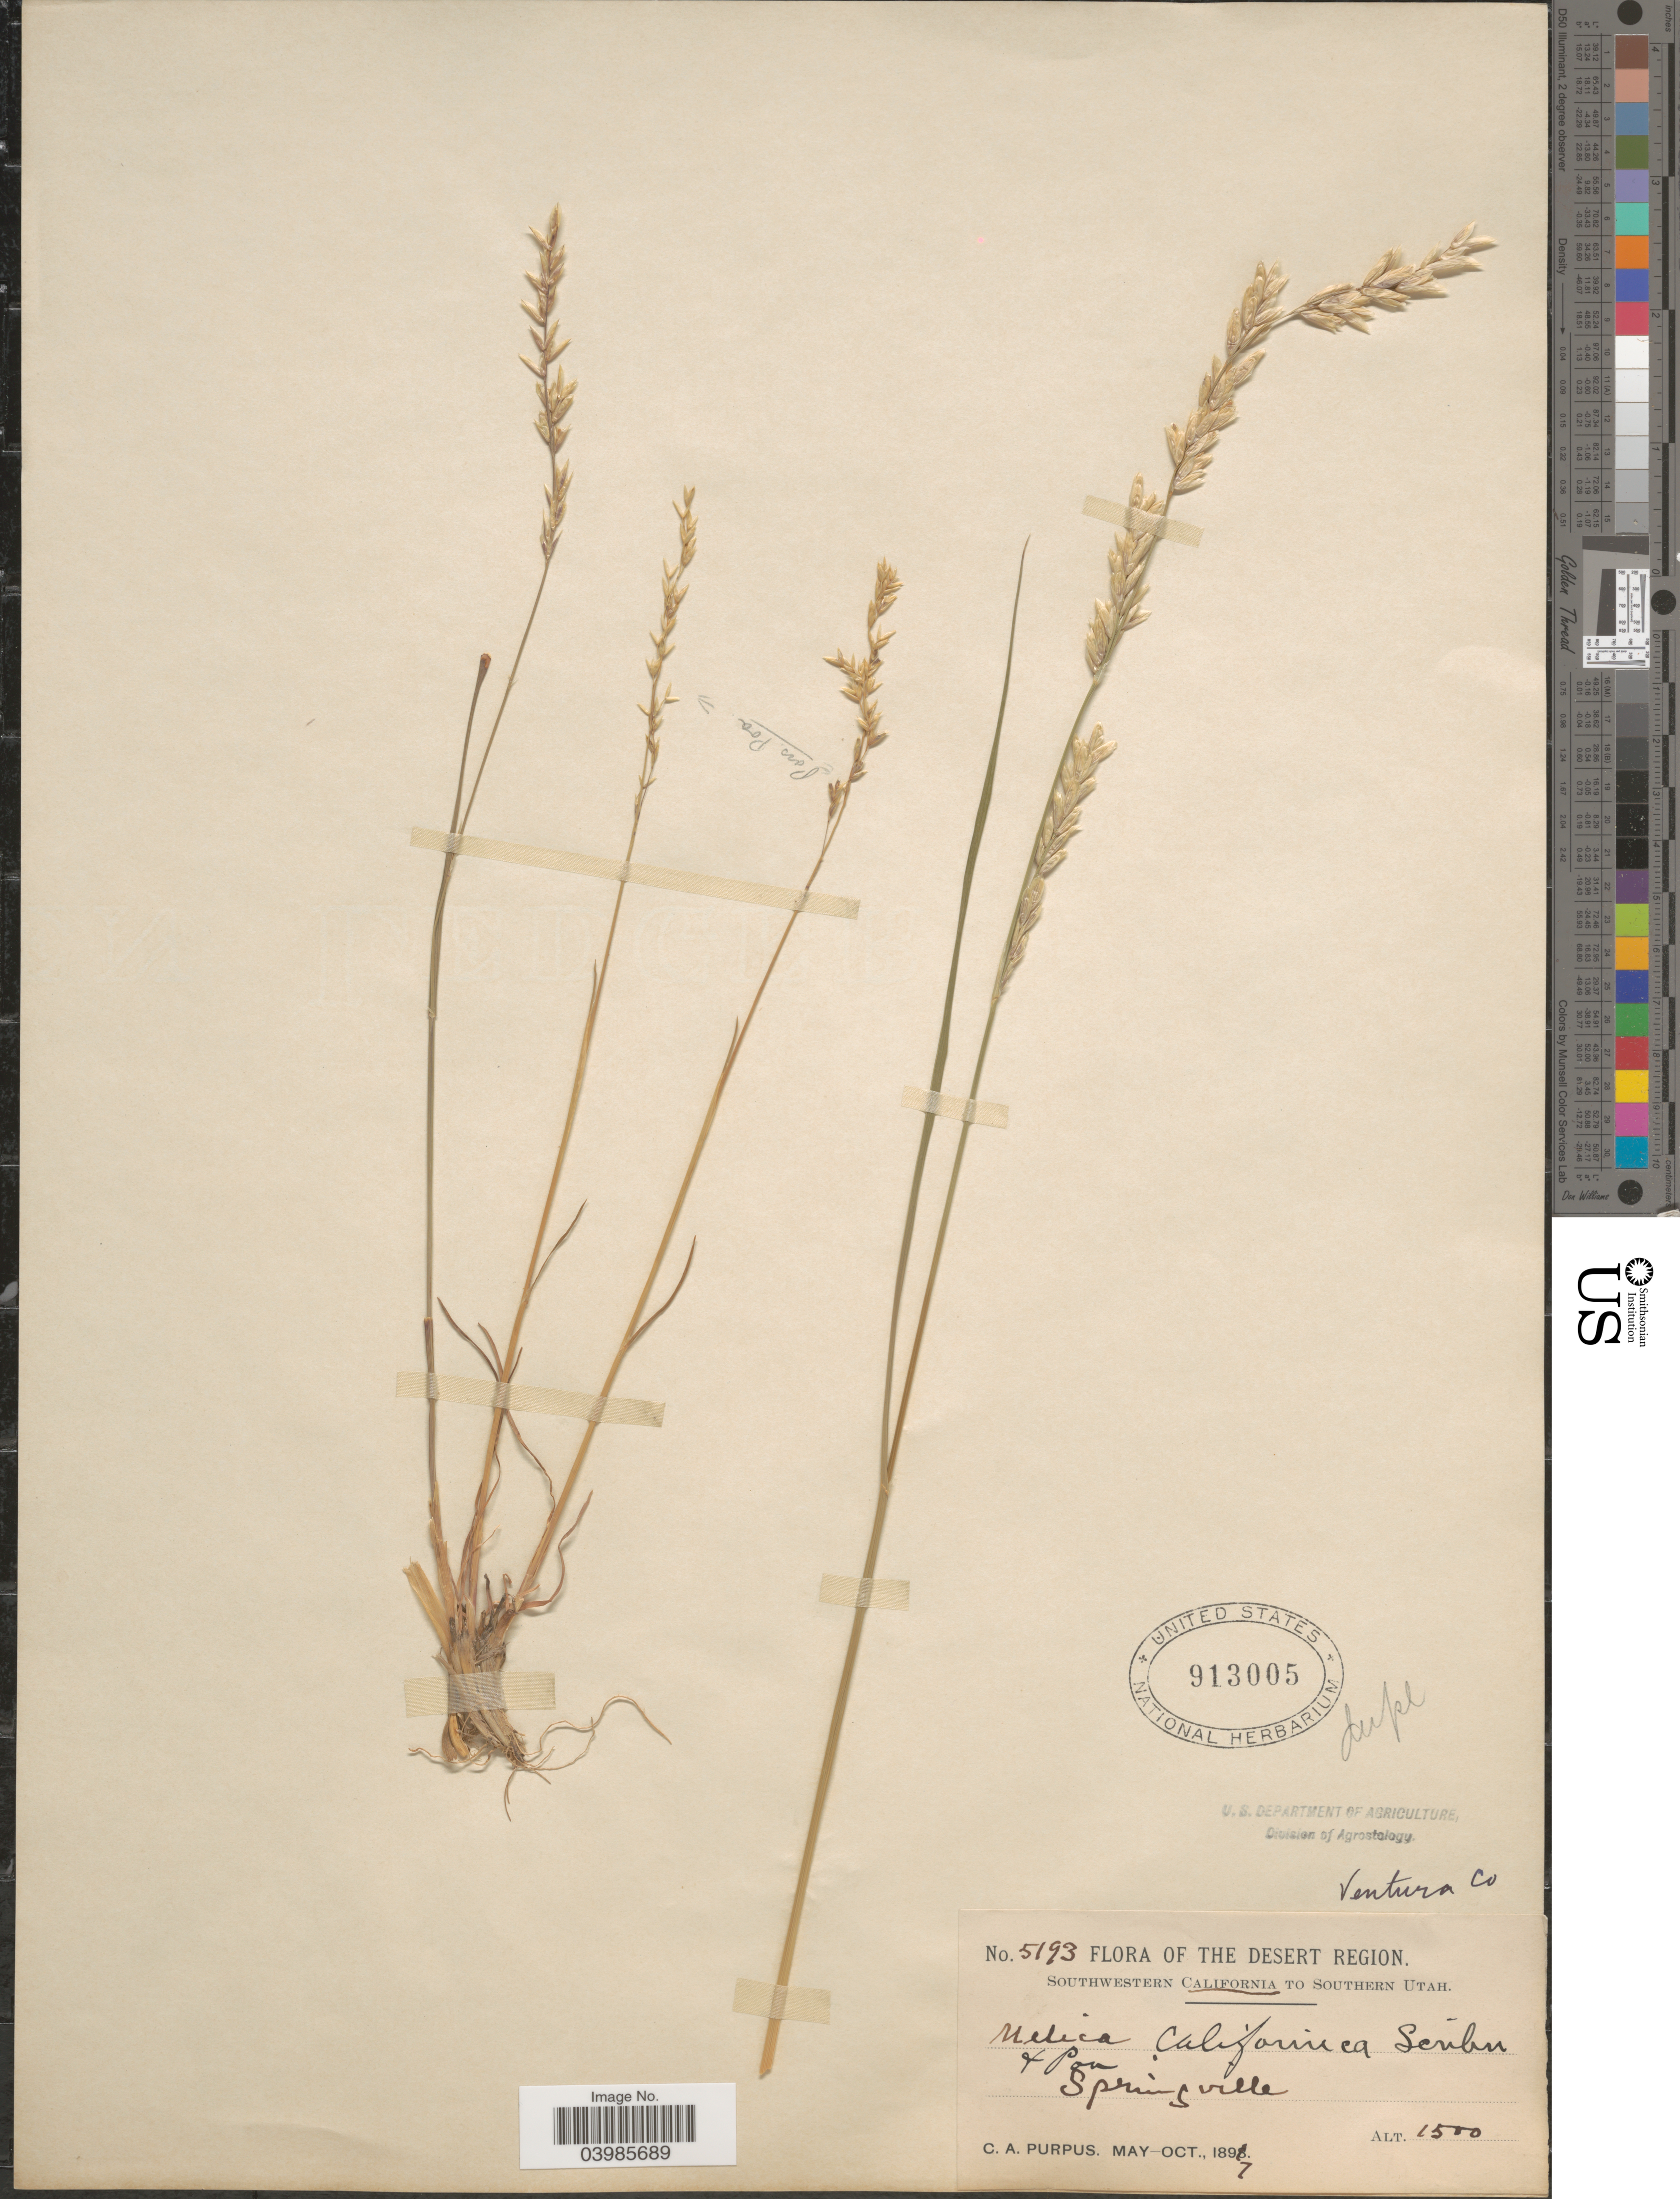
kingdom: Plantae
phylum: Tracheophyta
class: Liliopsida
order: Poales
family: Poaceae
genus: Melica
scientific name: Melica californica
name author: Scribn.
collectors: C. A. Purpus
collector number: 5193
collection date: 1897-05/1897-10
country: United States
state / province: California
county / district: Ventura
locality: The Desert Region. Southwestern California. Springville. Ventura Co.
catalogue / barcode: US 913005